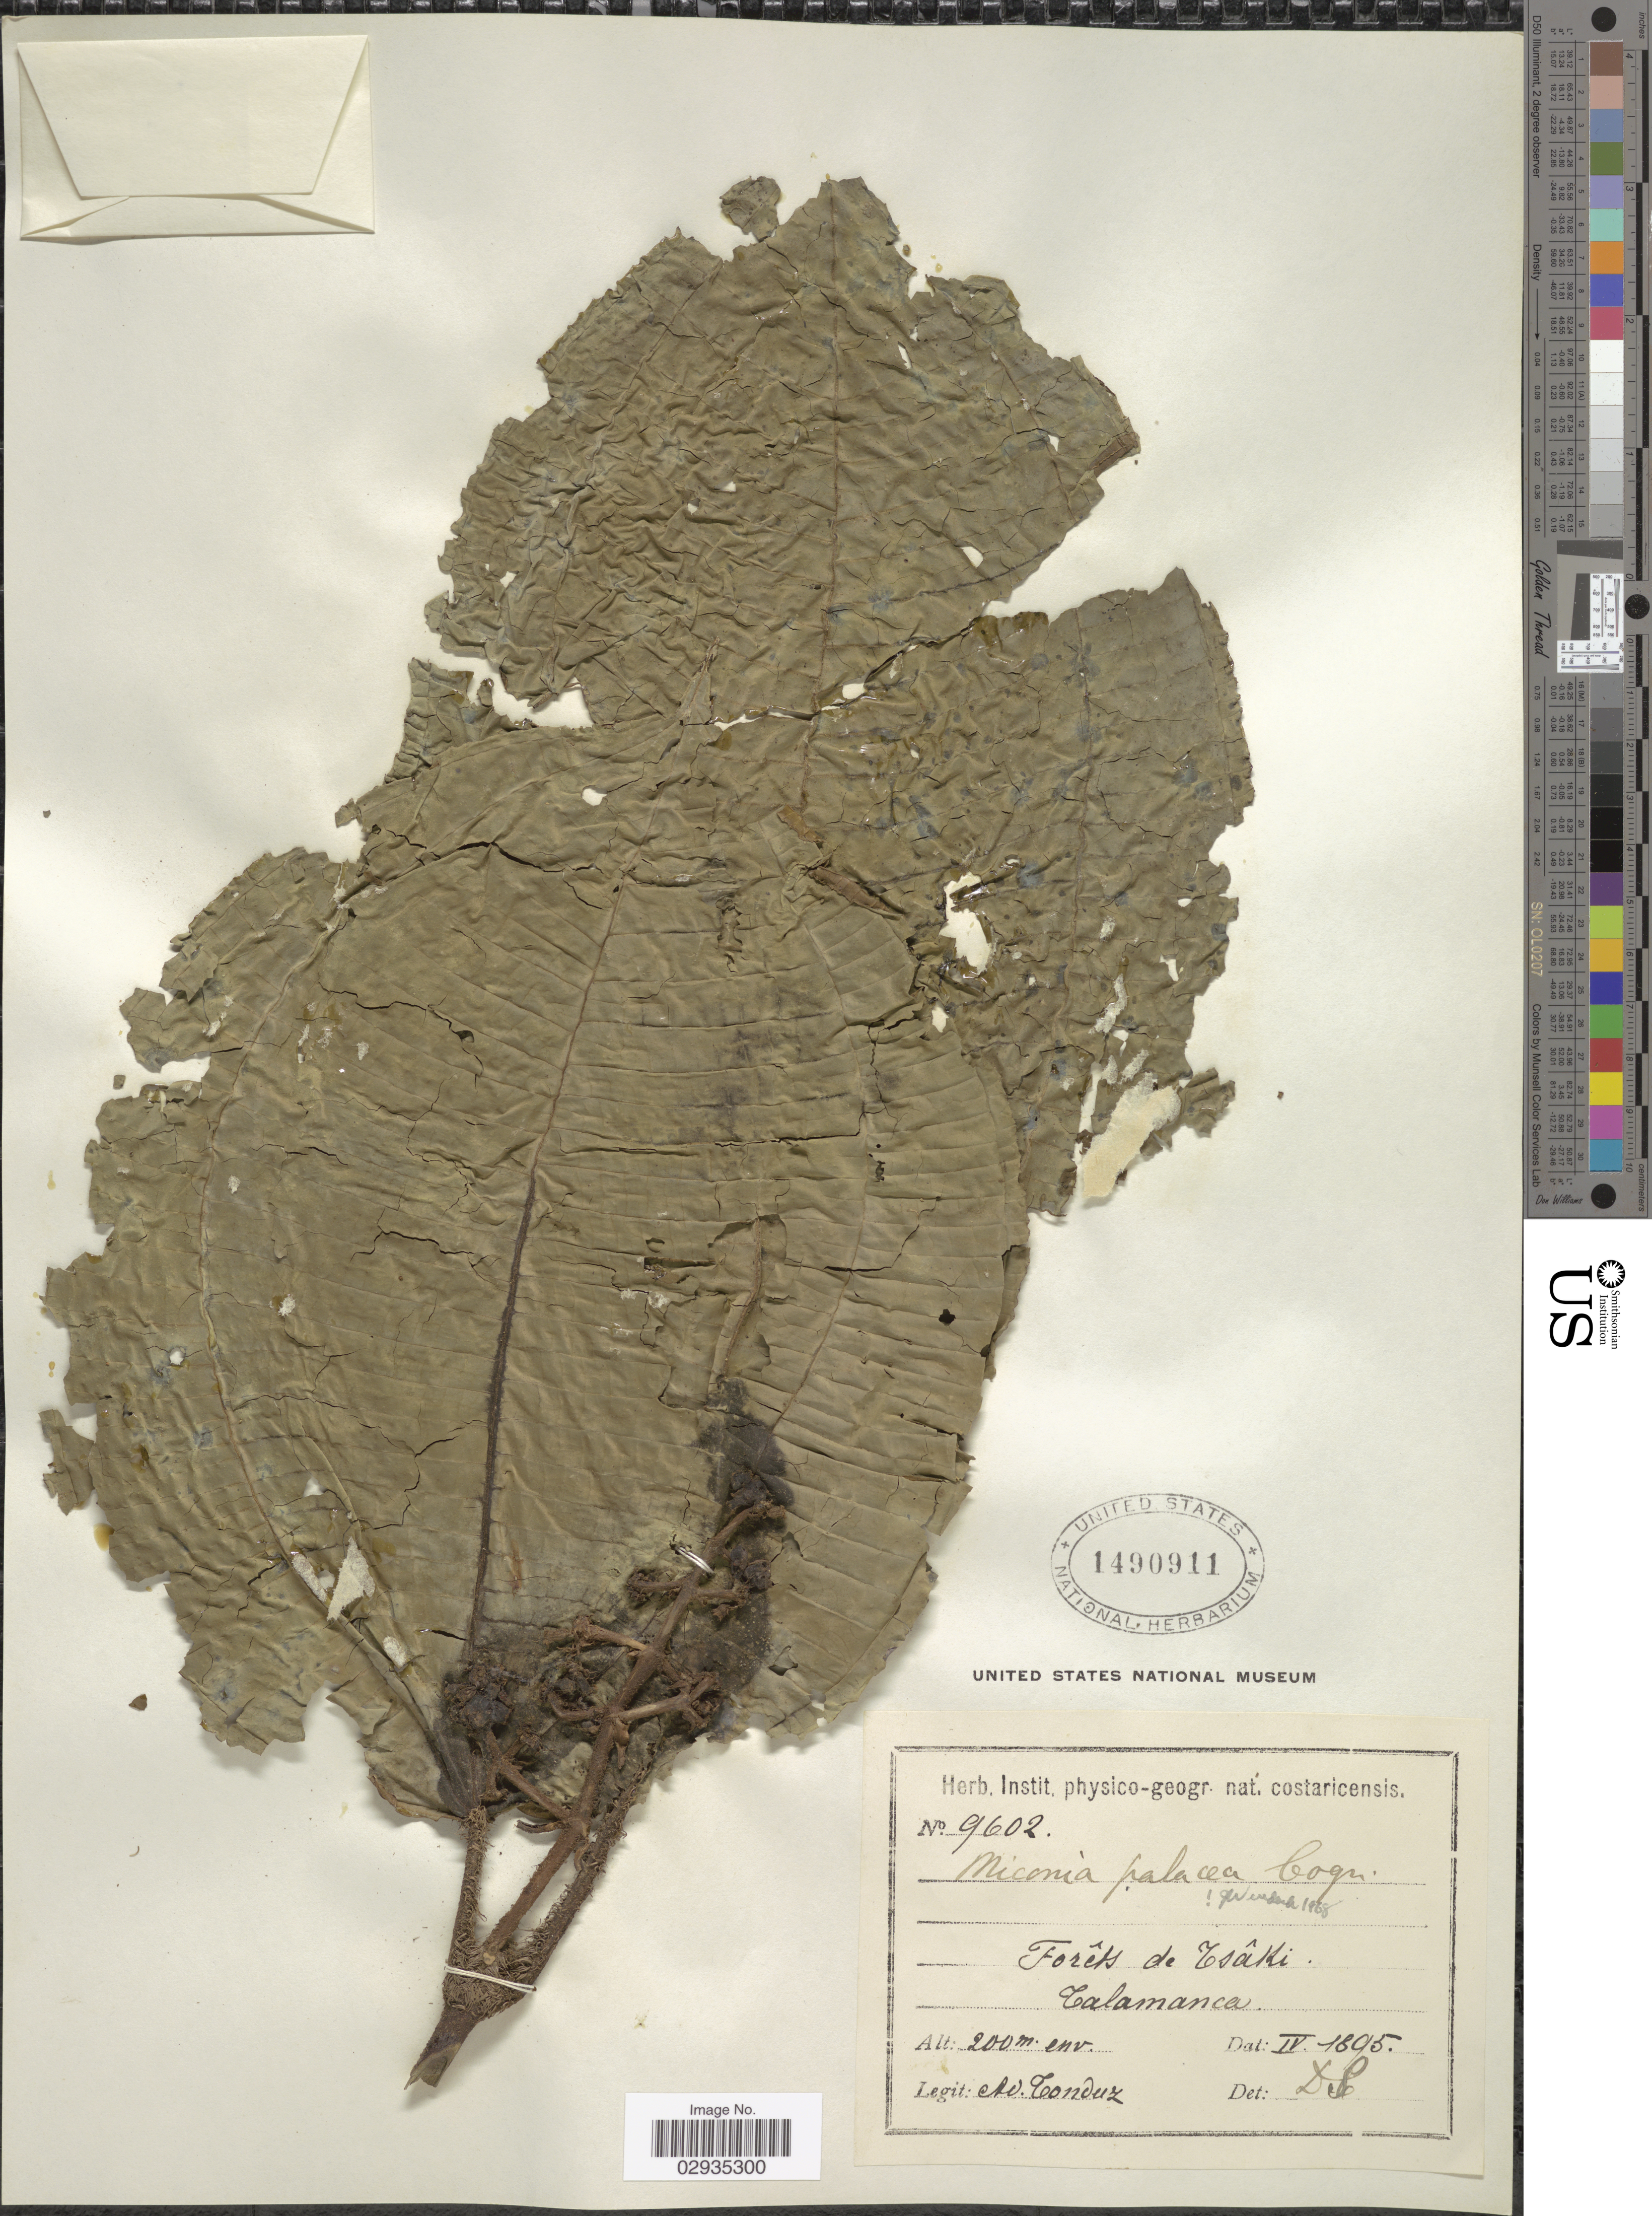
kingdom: Plantae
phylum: Tracheophyta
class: Magnoliopsida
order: Myrtales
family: Melastomataceae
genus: Miconia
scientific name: Miconia paleacea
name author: Cogn.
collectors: A. Tonduz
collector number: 9602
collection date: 1895-04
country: Costa Rica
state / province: Limón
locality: Forêts de Tsâki, Talamanca.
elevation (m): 200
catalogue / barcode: US 1490911